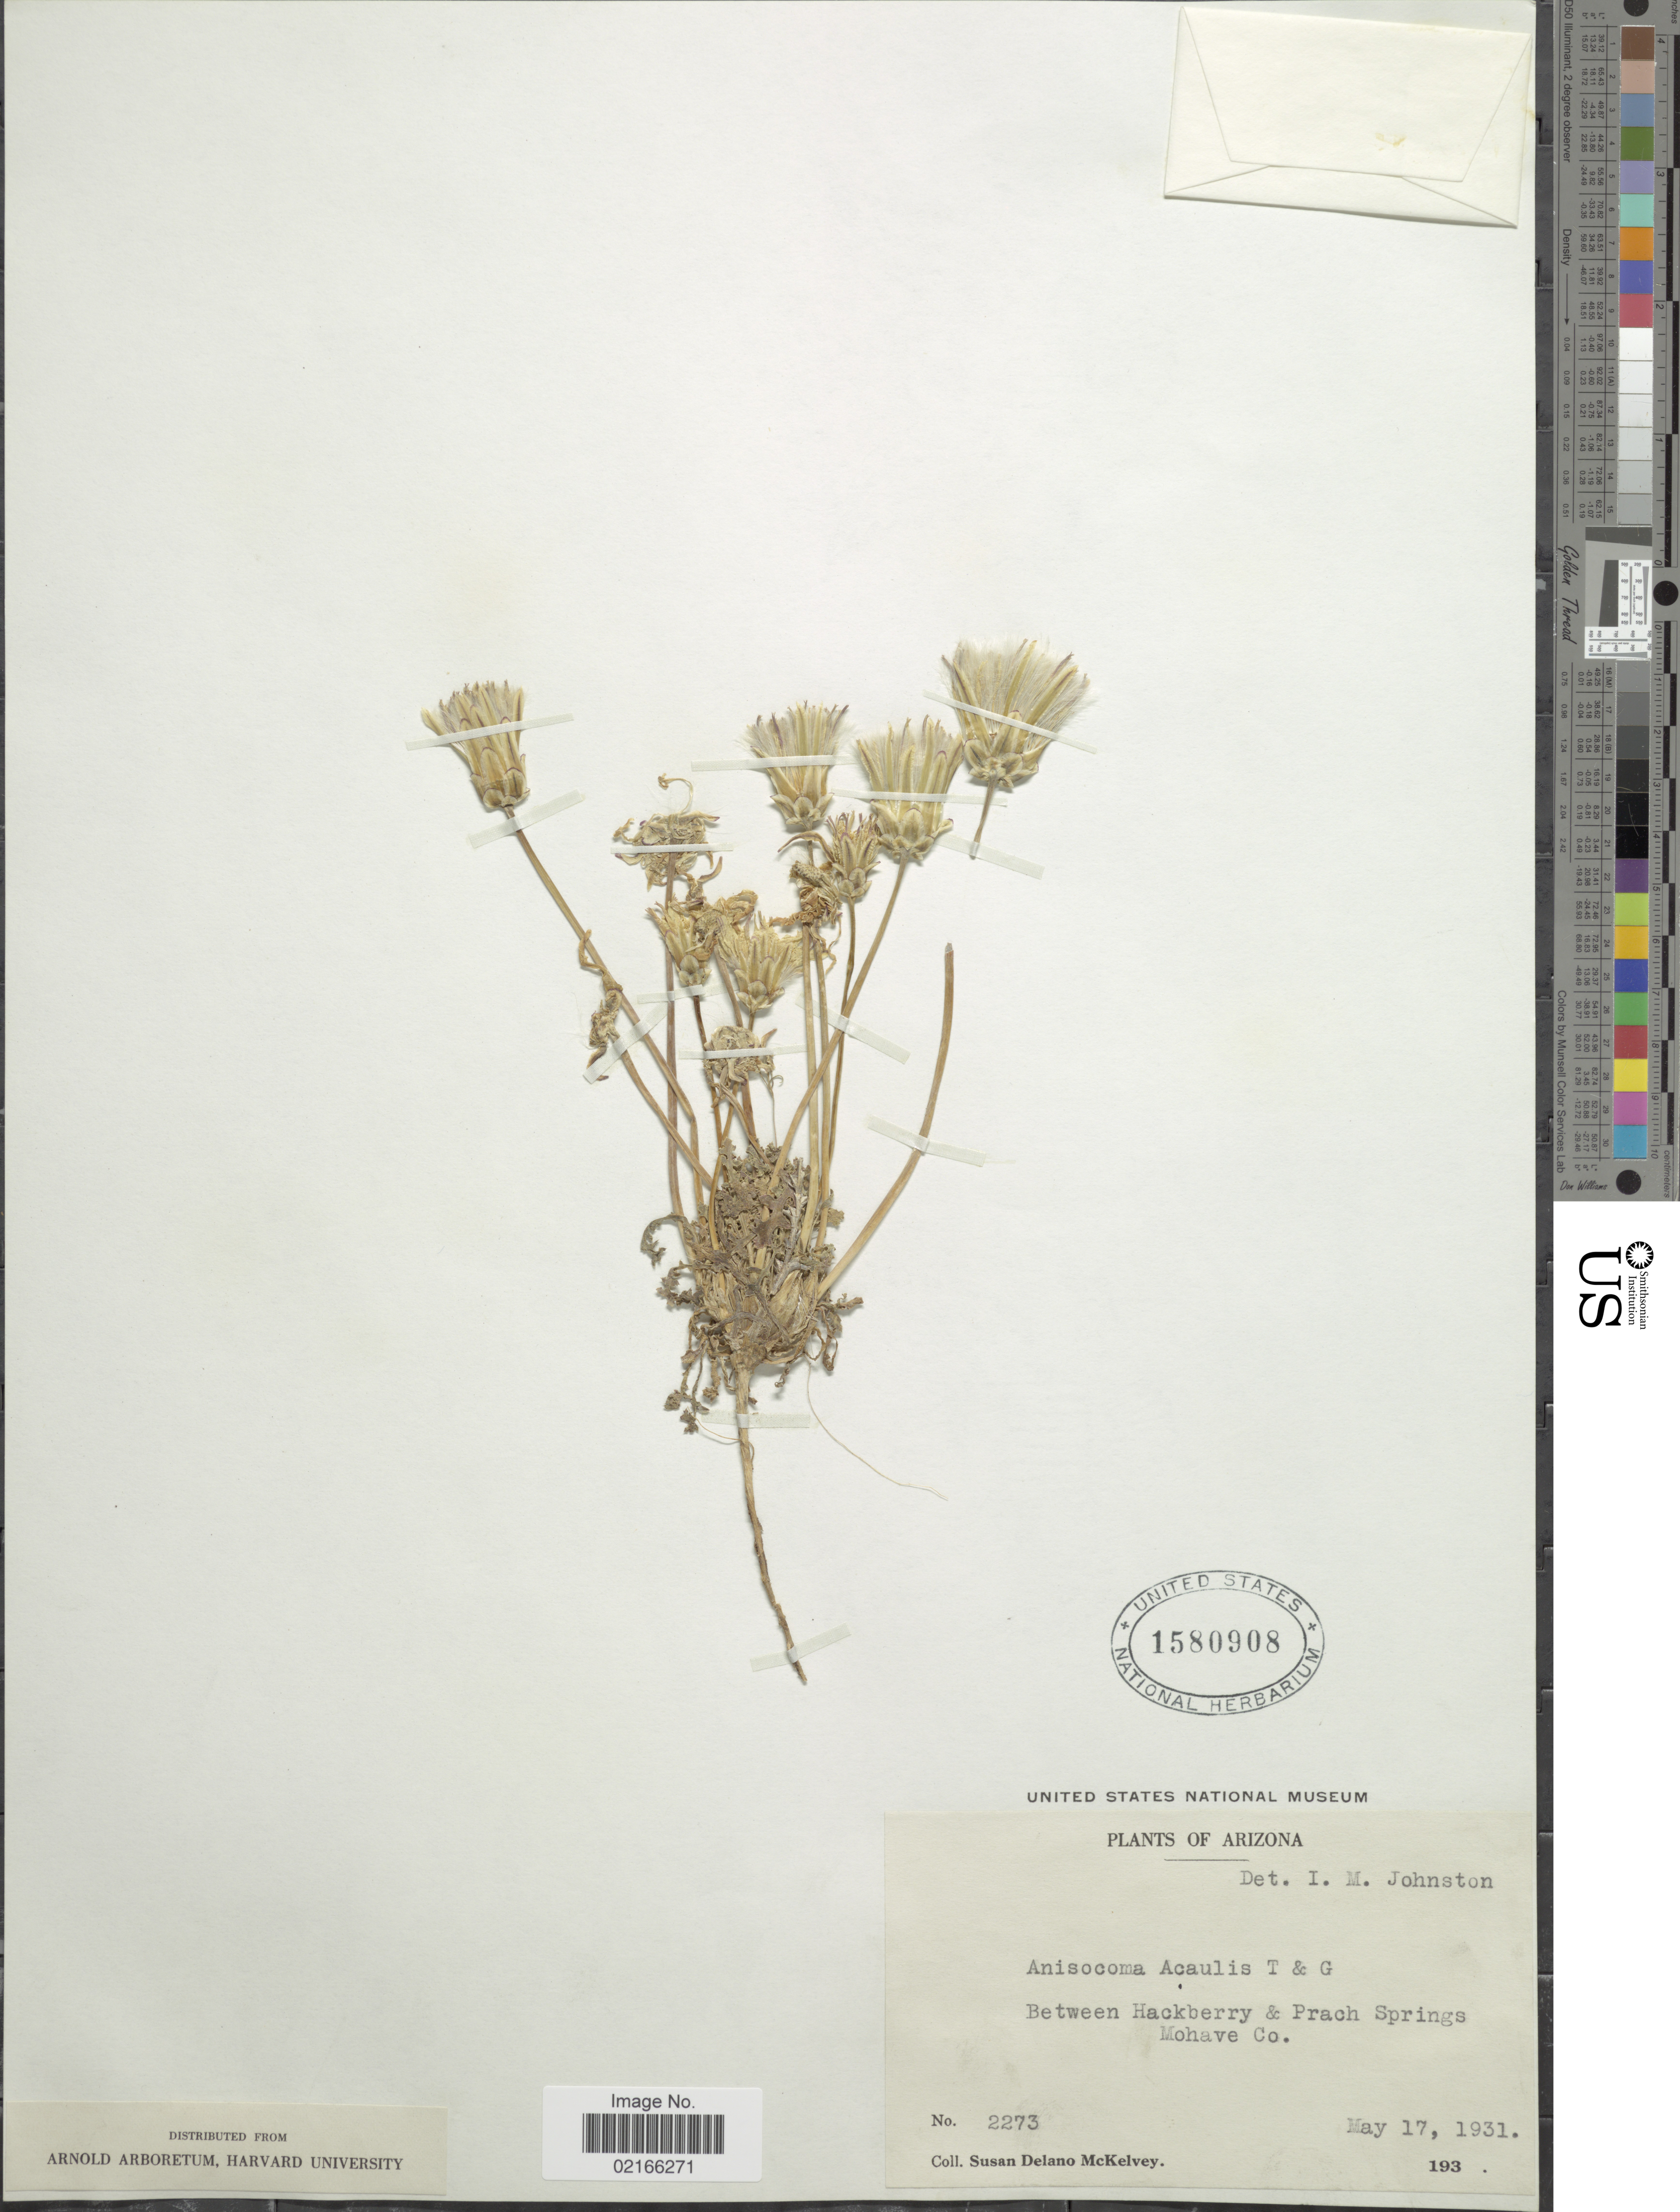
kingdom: Plantae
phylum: Tracheophyta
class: Magnoliopsida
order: Asterales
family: Asteraceae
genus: Anisocoma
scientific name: Anisocoma acaulis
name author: Torr. & A. Gray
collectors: S. A. McKelvey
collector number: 2273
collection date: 1931-05-17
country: United States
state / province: Arizona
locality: Between Hackberry & Prach Springs Mohave Co.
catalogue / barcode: US 1580908